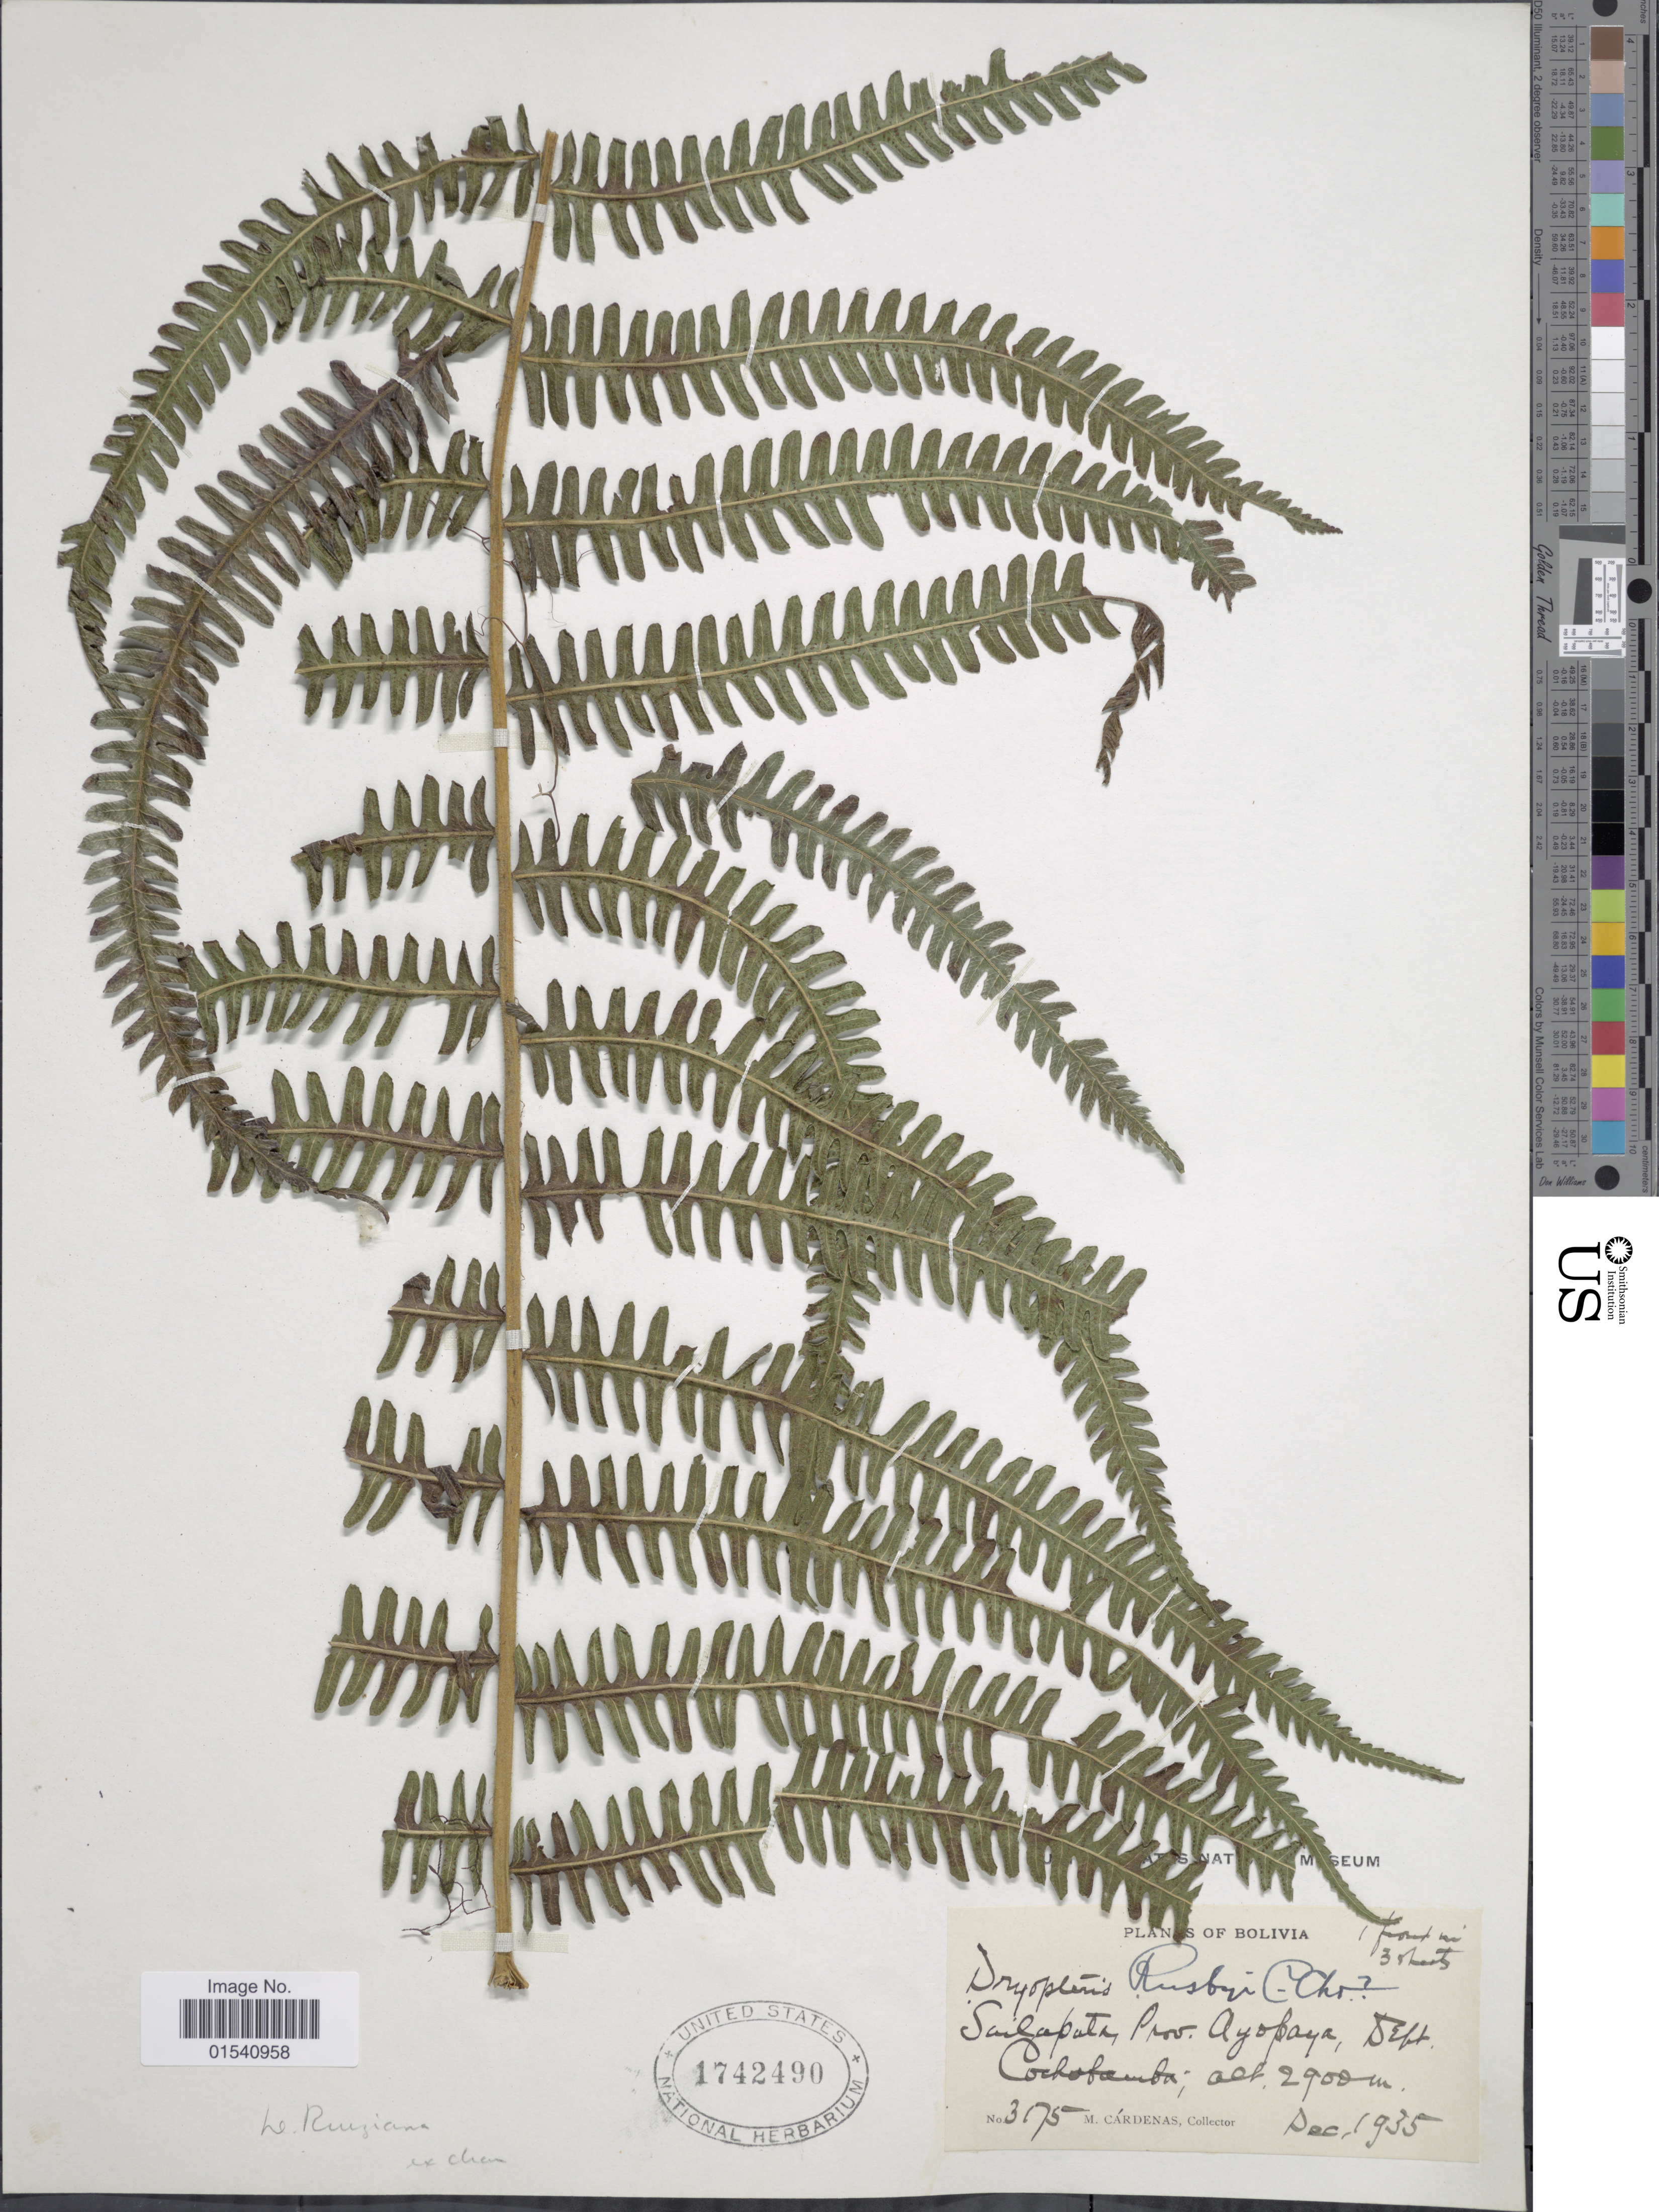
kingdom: Plantae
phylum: Tracheophyta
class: Polypodiopsida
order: Polypodiales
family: Thelypteridaceae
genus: Amauropelta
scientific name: Amauropelta ruiziana (Klotzsch) comb. nov., ined 2015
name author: (Klotzsch)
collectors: M. Cárdenas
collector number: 3175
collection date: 1935-12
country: Bolivia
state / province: Cochabamba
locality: Sailapata , Prov. Ayopaya, Dept. Cochabamba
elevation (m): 2900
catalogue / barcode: US 1742490